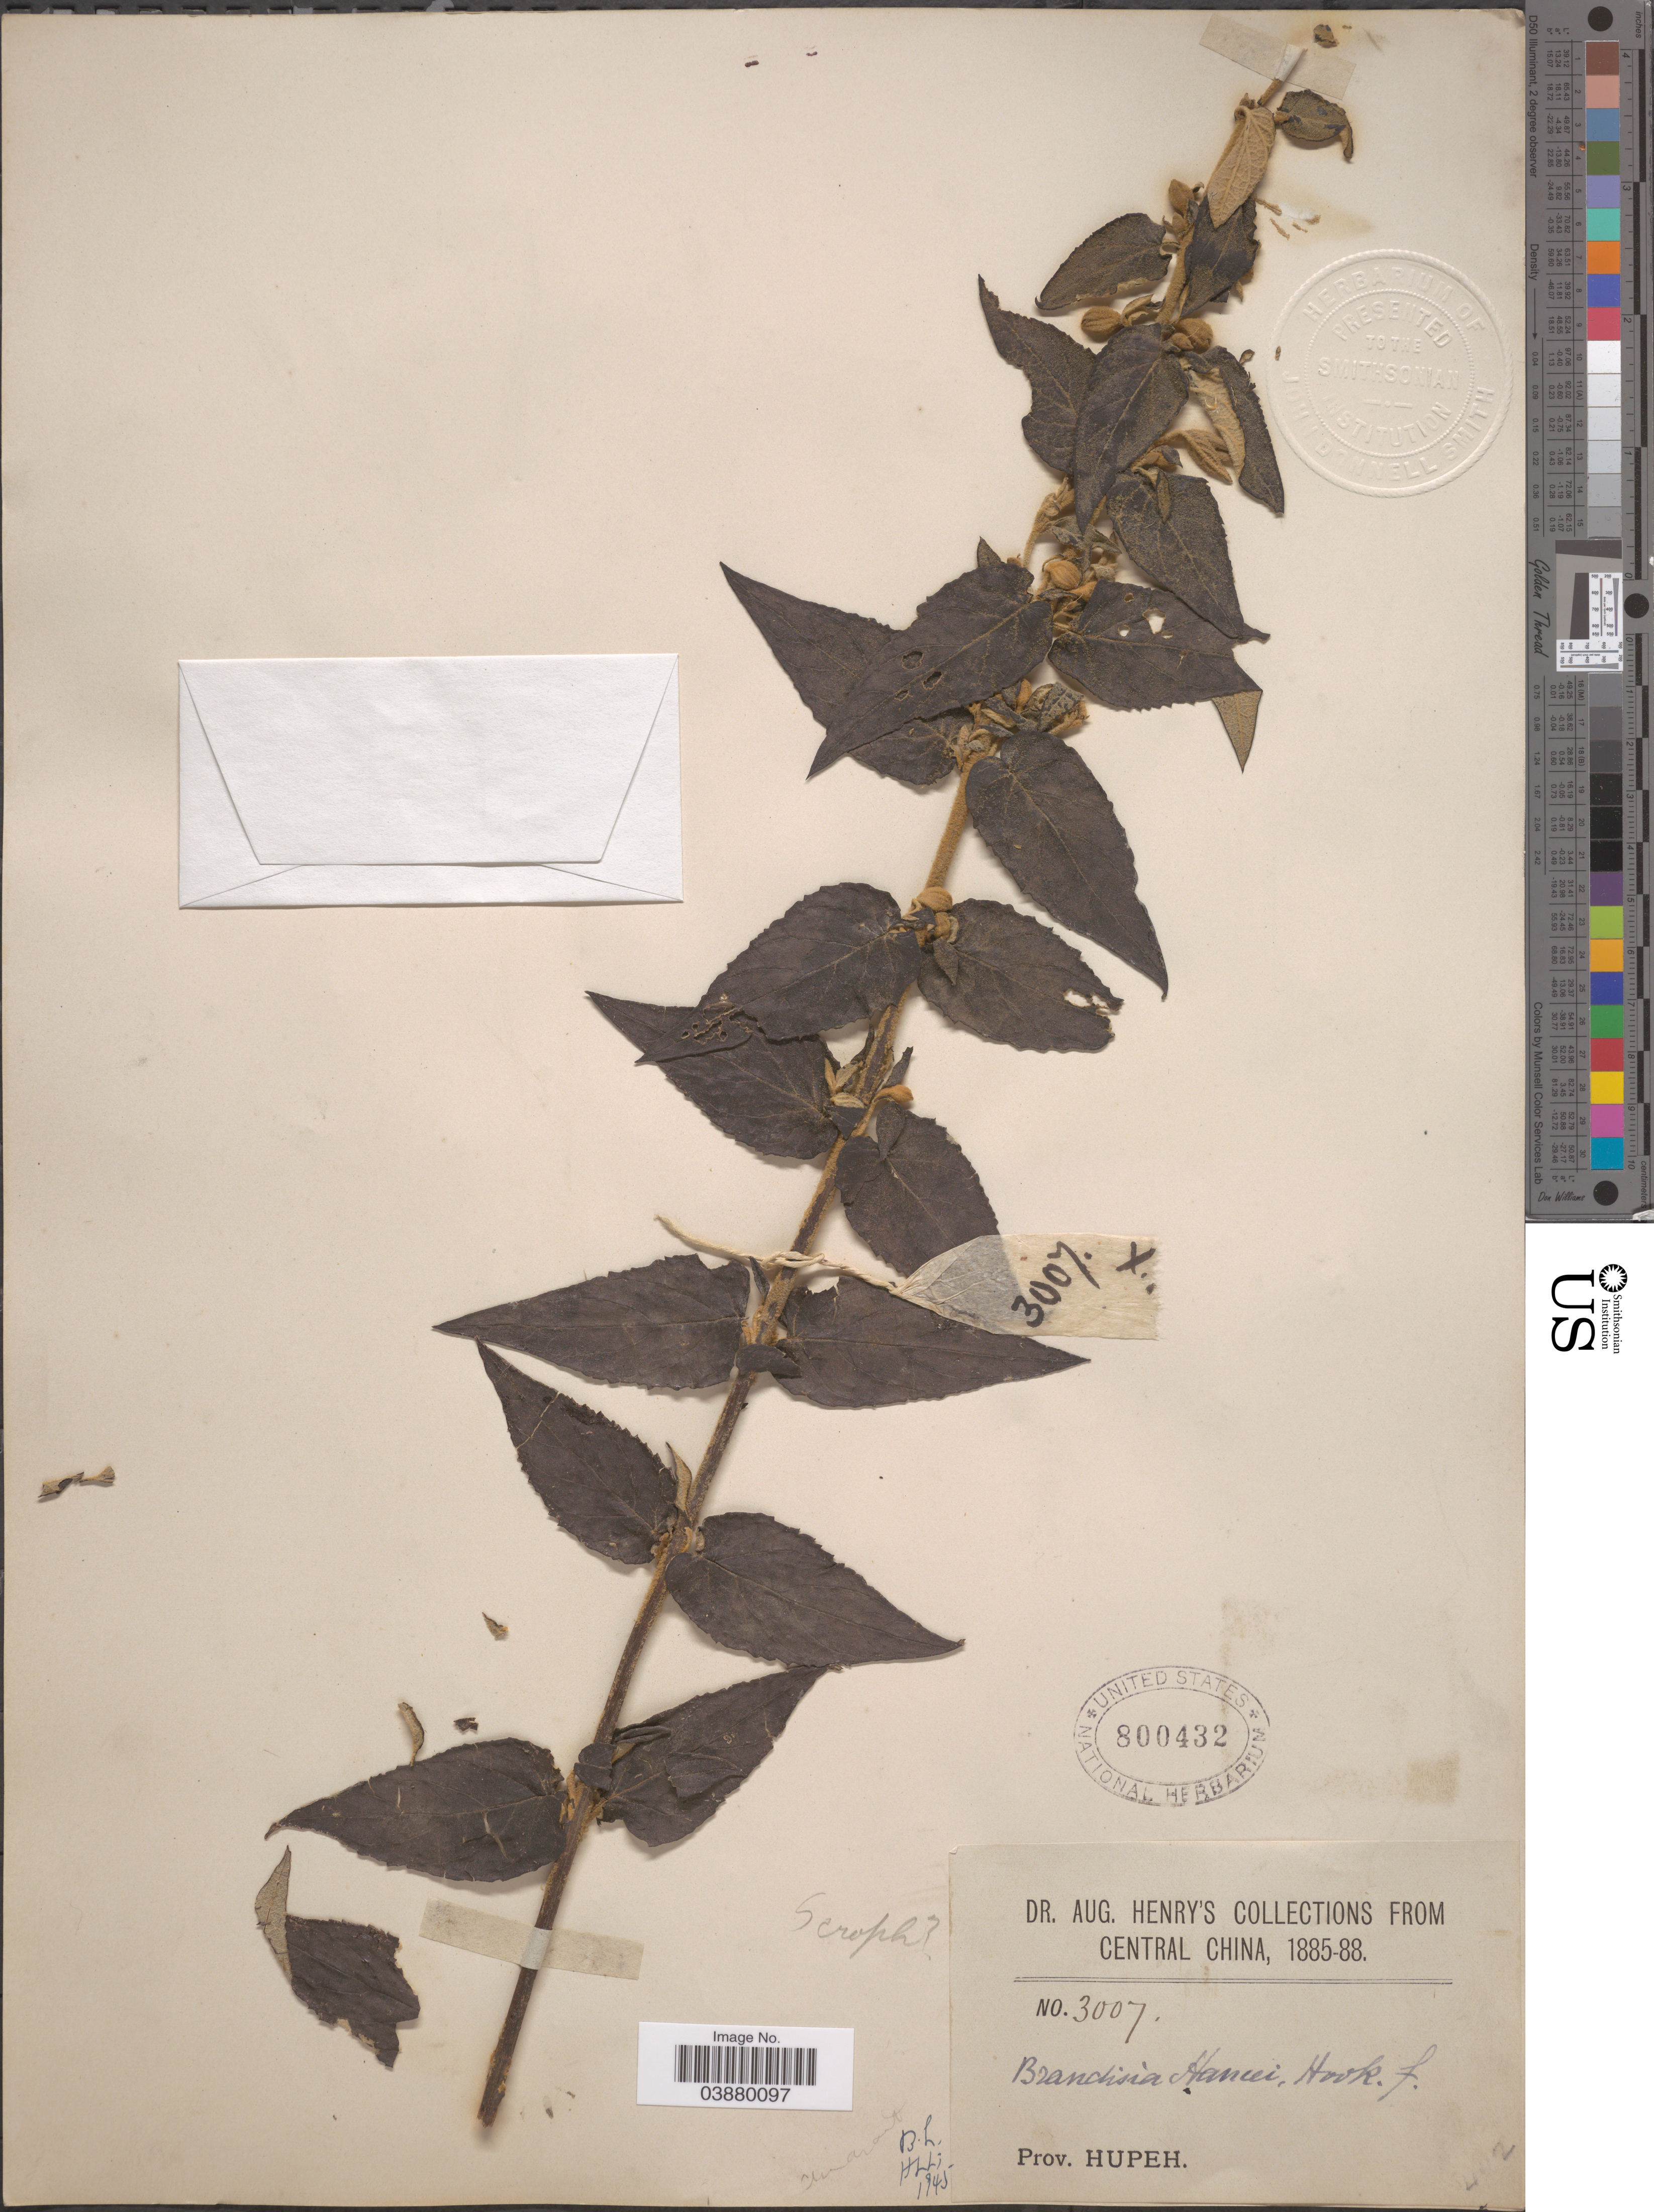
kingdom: Plantae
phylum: Tracheophyta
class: Magnoliopsida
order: Lamiales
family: Orobanchaceae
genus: Brandisia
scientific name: Brandisia hancei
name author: Hook. f.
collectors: A. Henry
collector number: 3007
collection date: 1885/1888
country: China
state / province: Hubei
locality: Central China. Prov. Hupeh.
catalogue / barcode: US 800432